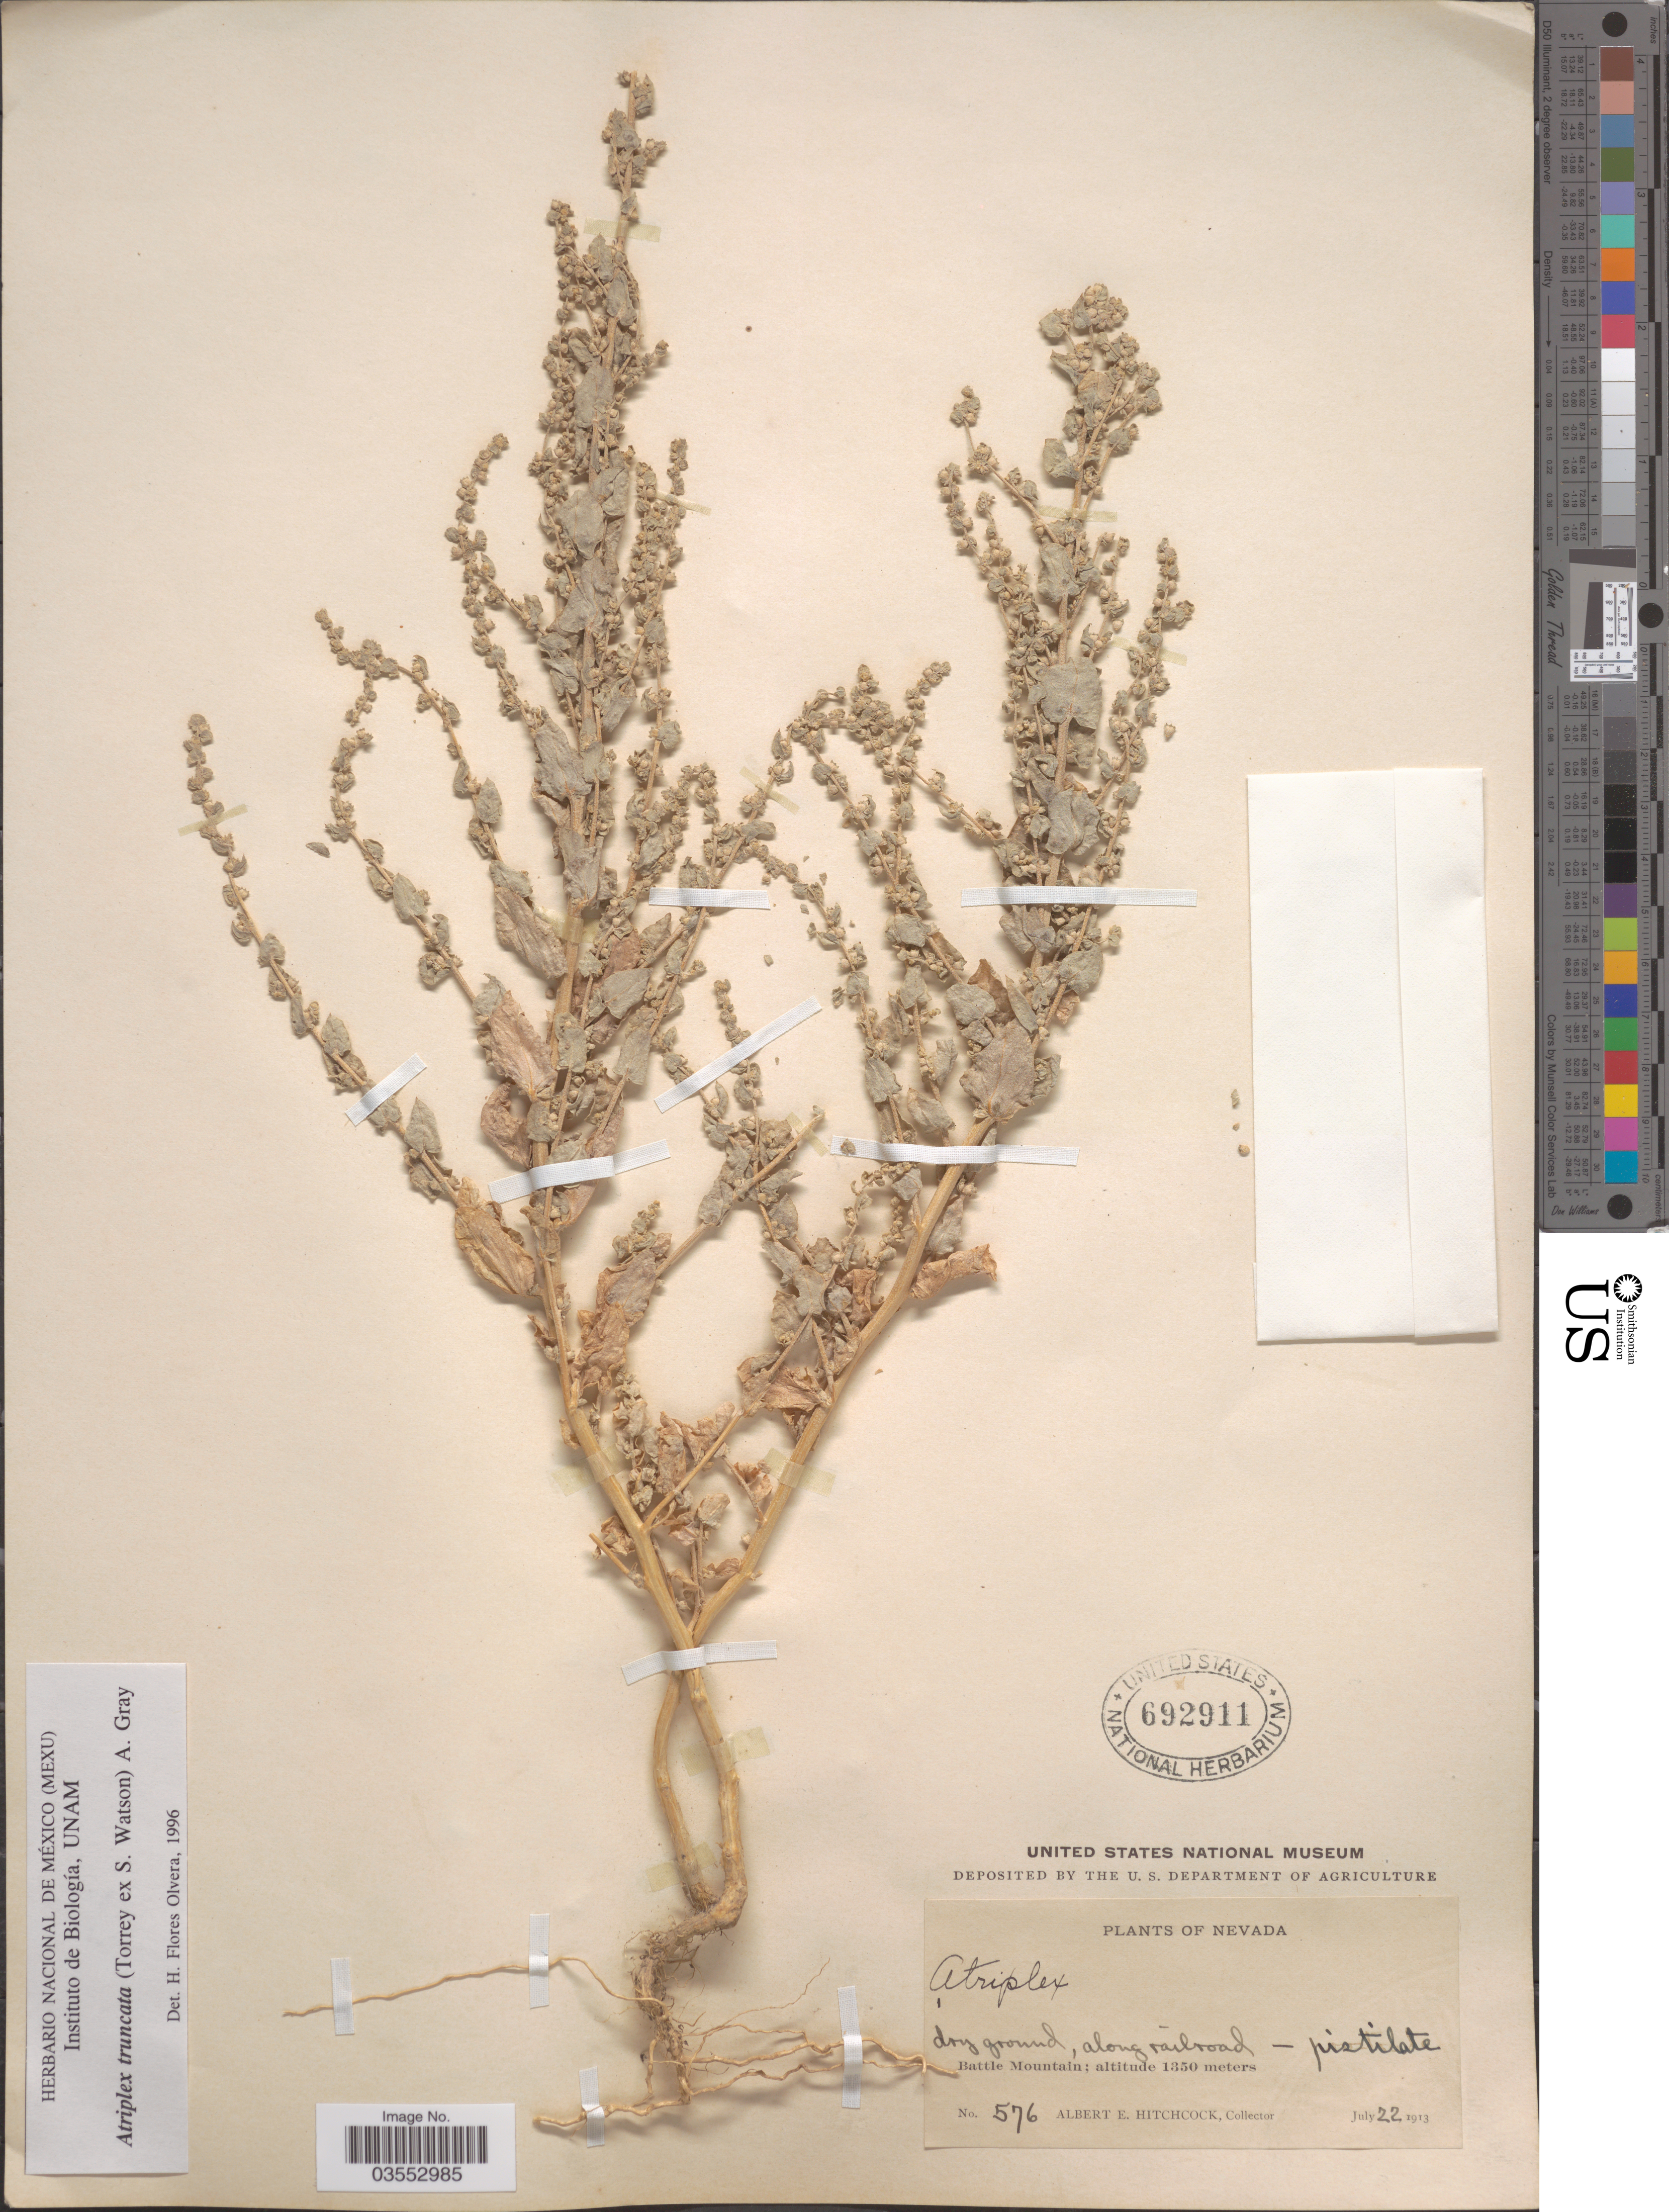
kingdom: Plantae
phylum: Tracheophyta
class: Magnoliopsida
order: Caryophyllales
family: Amaranthaceae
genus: Atriplex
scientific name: Atriplex truncata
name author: (Torr. ex S. Watson) A. Gray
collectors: A. Hitchcock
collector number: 576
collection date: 1913-07-22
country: United States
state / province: Nevada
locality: Battle Mountain.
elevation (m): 1350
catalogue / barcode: US 692911